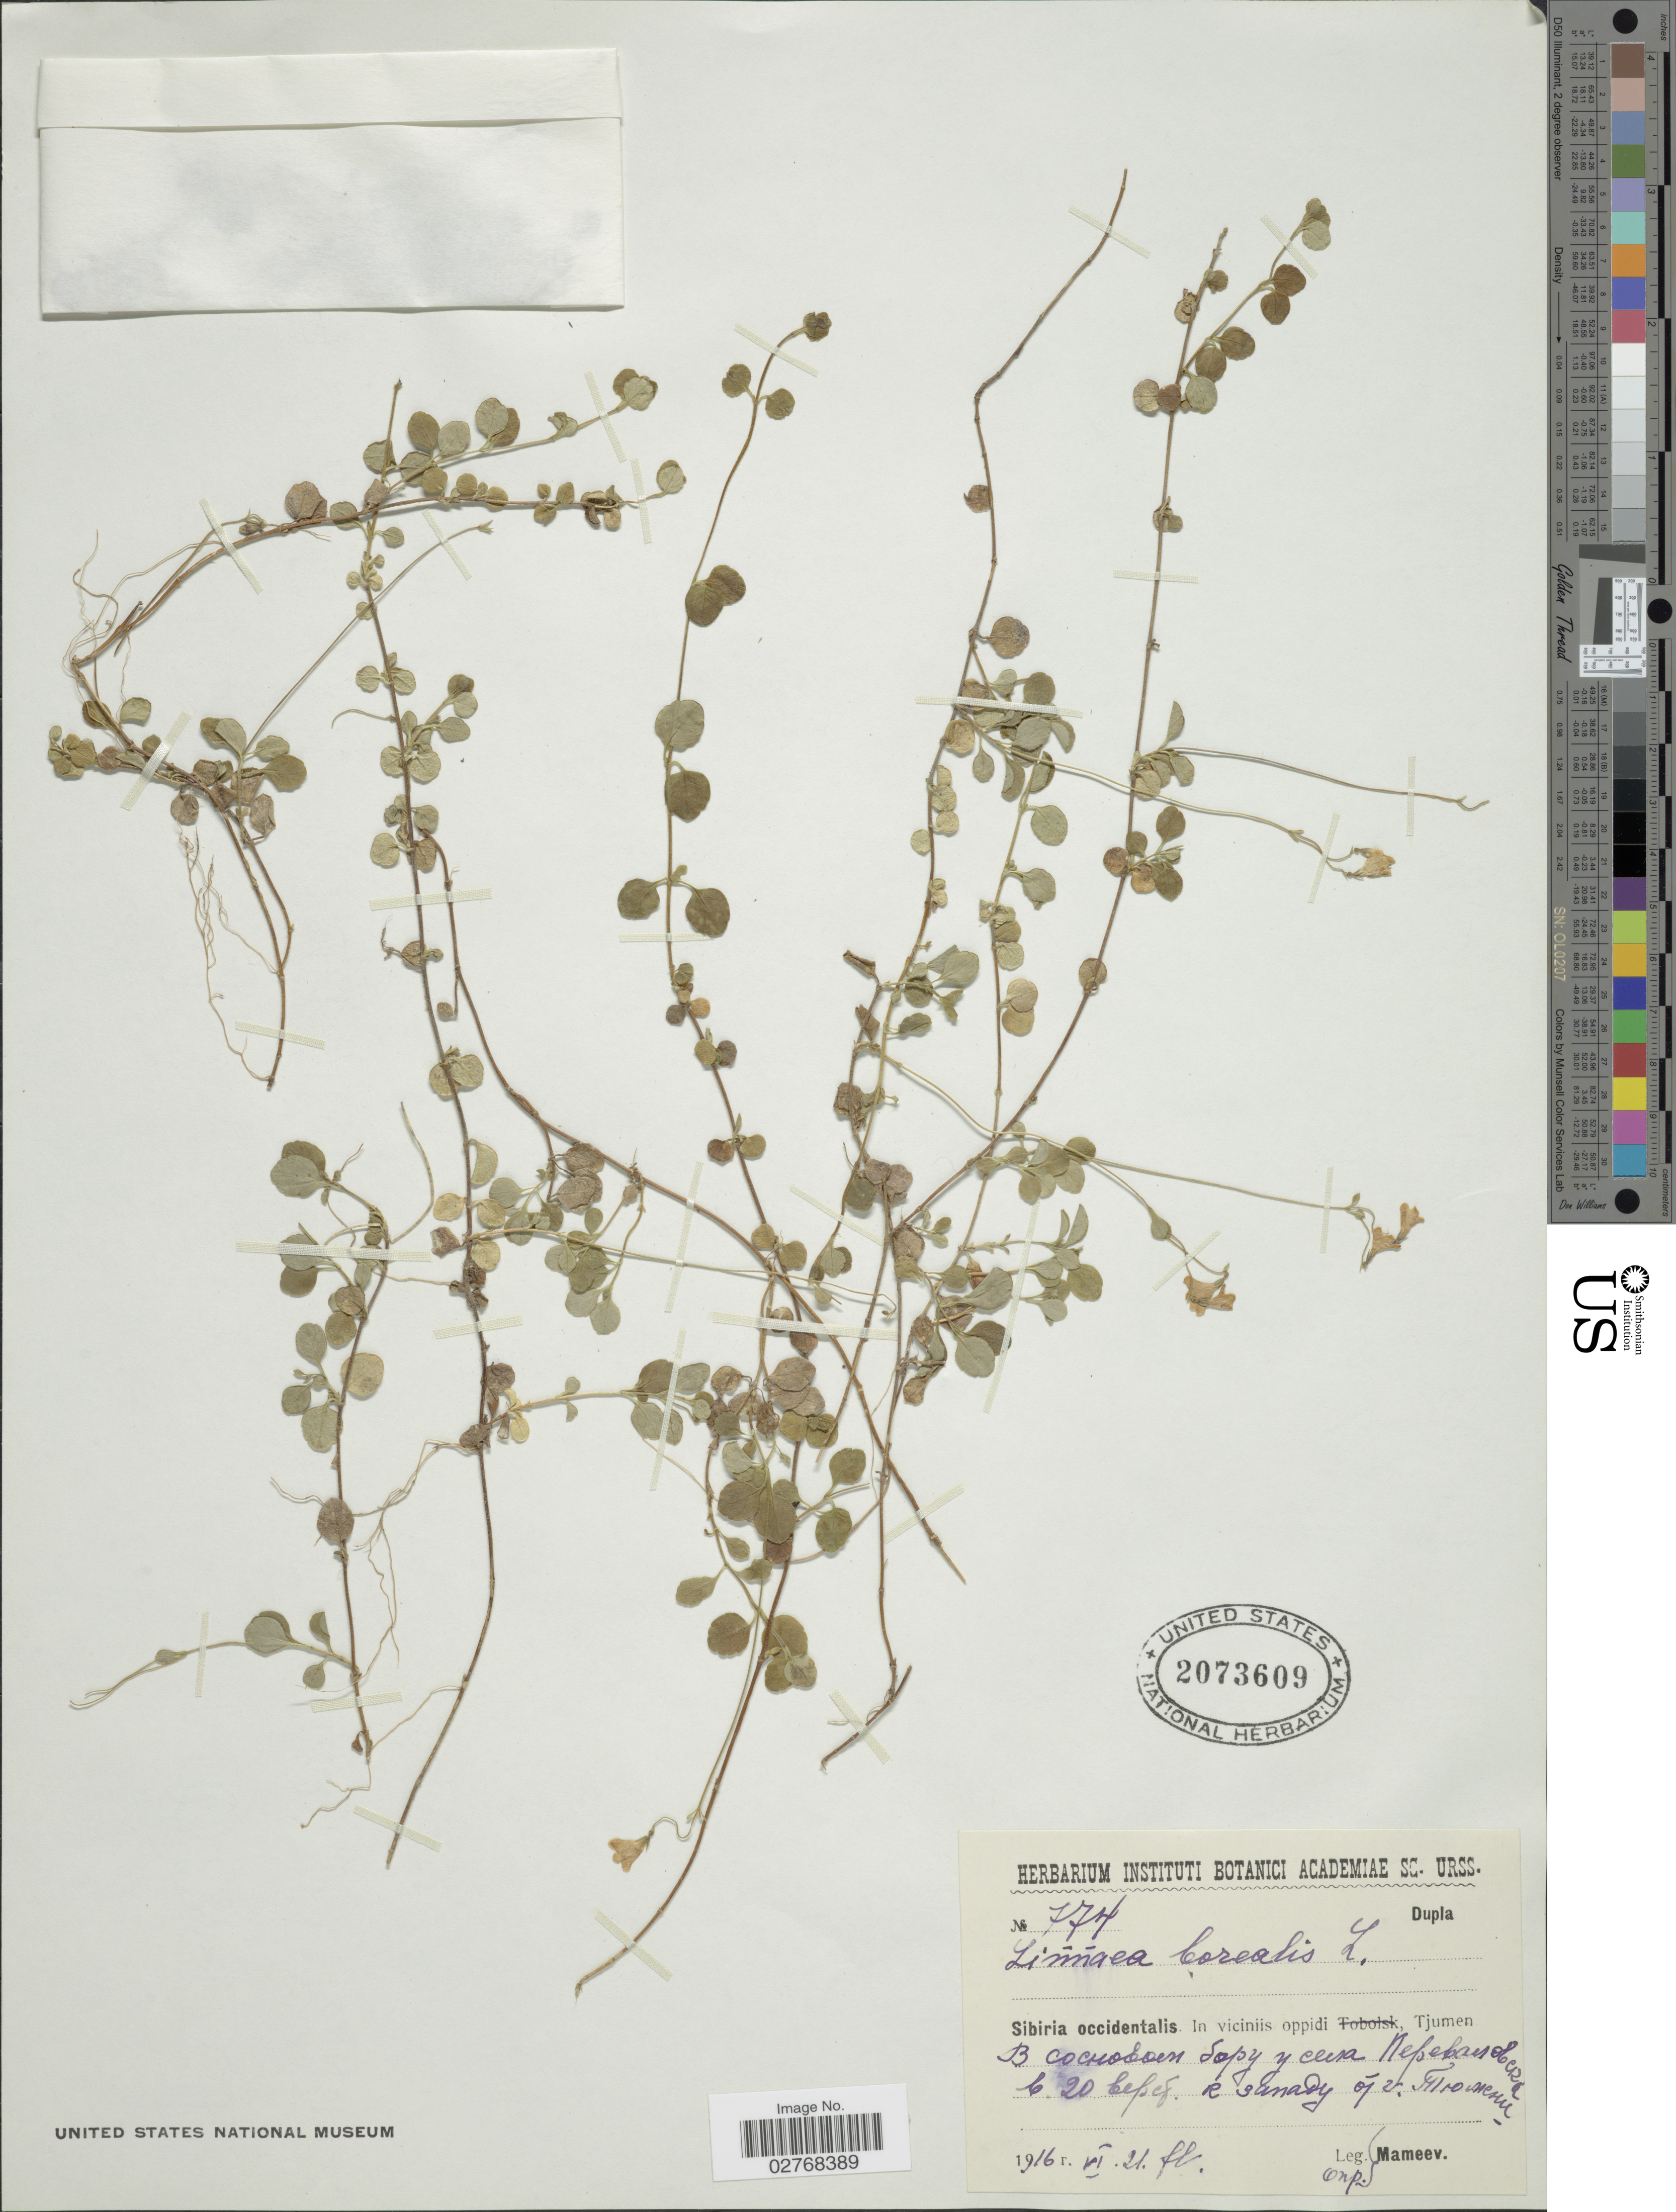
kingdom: Plantae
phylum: Tracheophyta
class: Magnoliopsida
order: Dipsacales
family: Caprifoliaceae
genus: Linnaea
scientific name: Linnaea borealis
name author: L.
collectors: Mameev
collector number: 774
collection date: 1916-06-21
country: Russian Federation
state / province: Tyumen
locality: Sibiria occidentalis. In viciniis oppidi, Tjumen.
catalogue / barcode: US 2073609